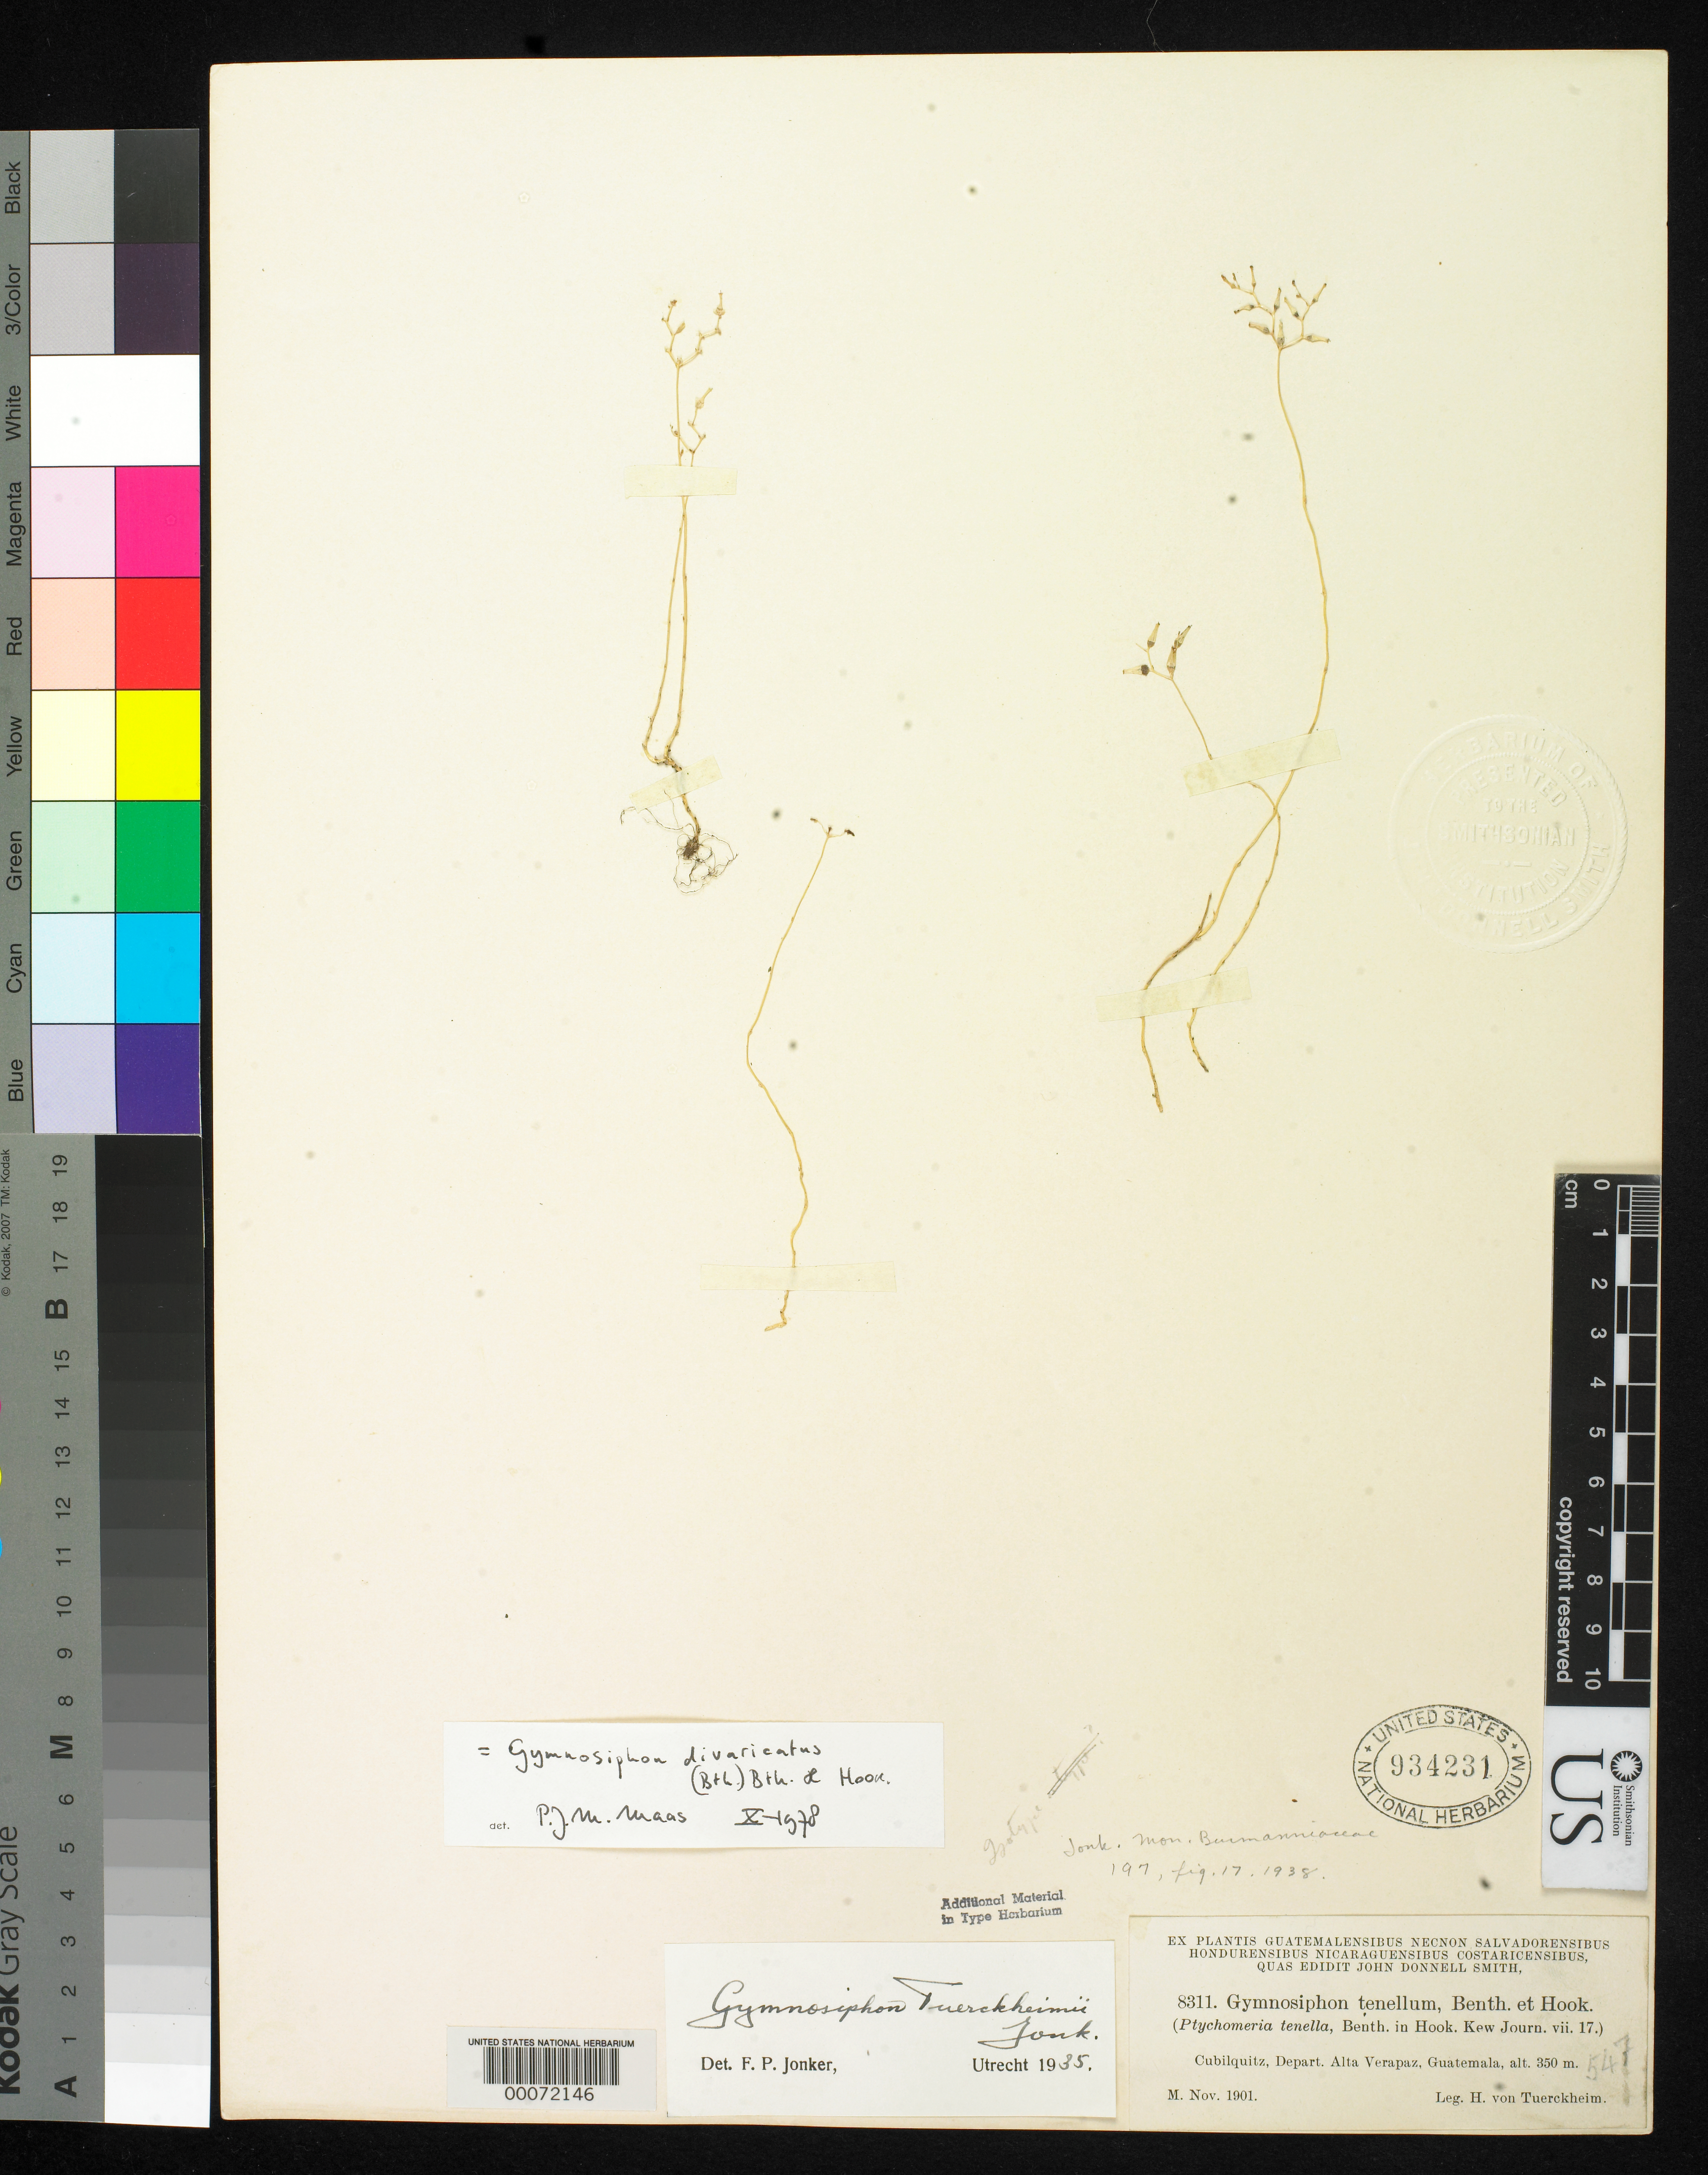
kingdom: Plantae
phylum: Tracheophyta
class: Liliopsida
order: Dioscoreales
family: Burmanniaceae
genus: Gymnosiphon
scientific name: Gymnosiphon tuerckheimii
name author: Jonker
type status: Possible Isotype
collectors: H. von Türckheim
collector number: II 475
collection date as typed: Nov 1901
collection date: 1901-11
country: Guatemala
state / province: Alta Verapaz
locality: Cubilquitz.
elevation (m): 350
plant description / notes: Specimen ex John Donnell Smith herbarium; Tuerckheim II 475 = Tuerckheim [Donn. Sm.] 8311. Tuerckheim's original label (see USNH 576524) gives collection date as Oct. 1903; Donnell Smith's re-numbered & re-labeled sheets "Nov. 1901".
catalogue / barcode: US 934231